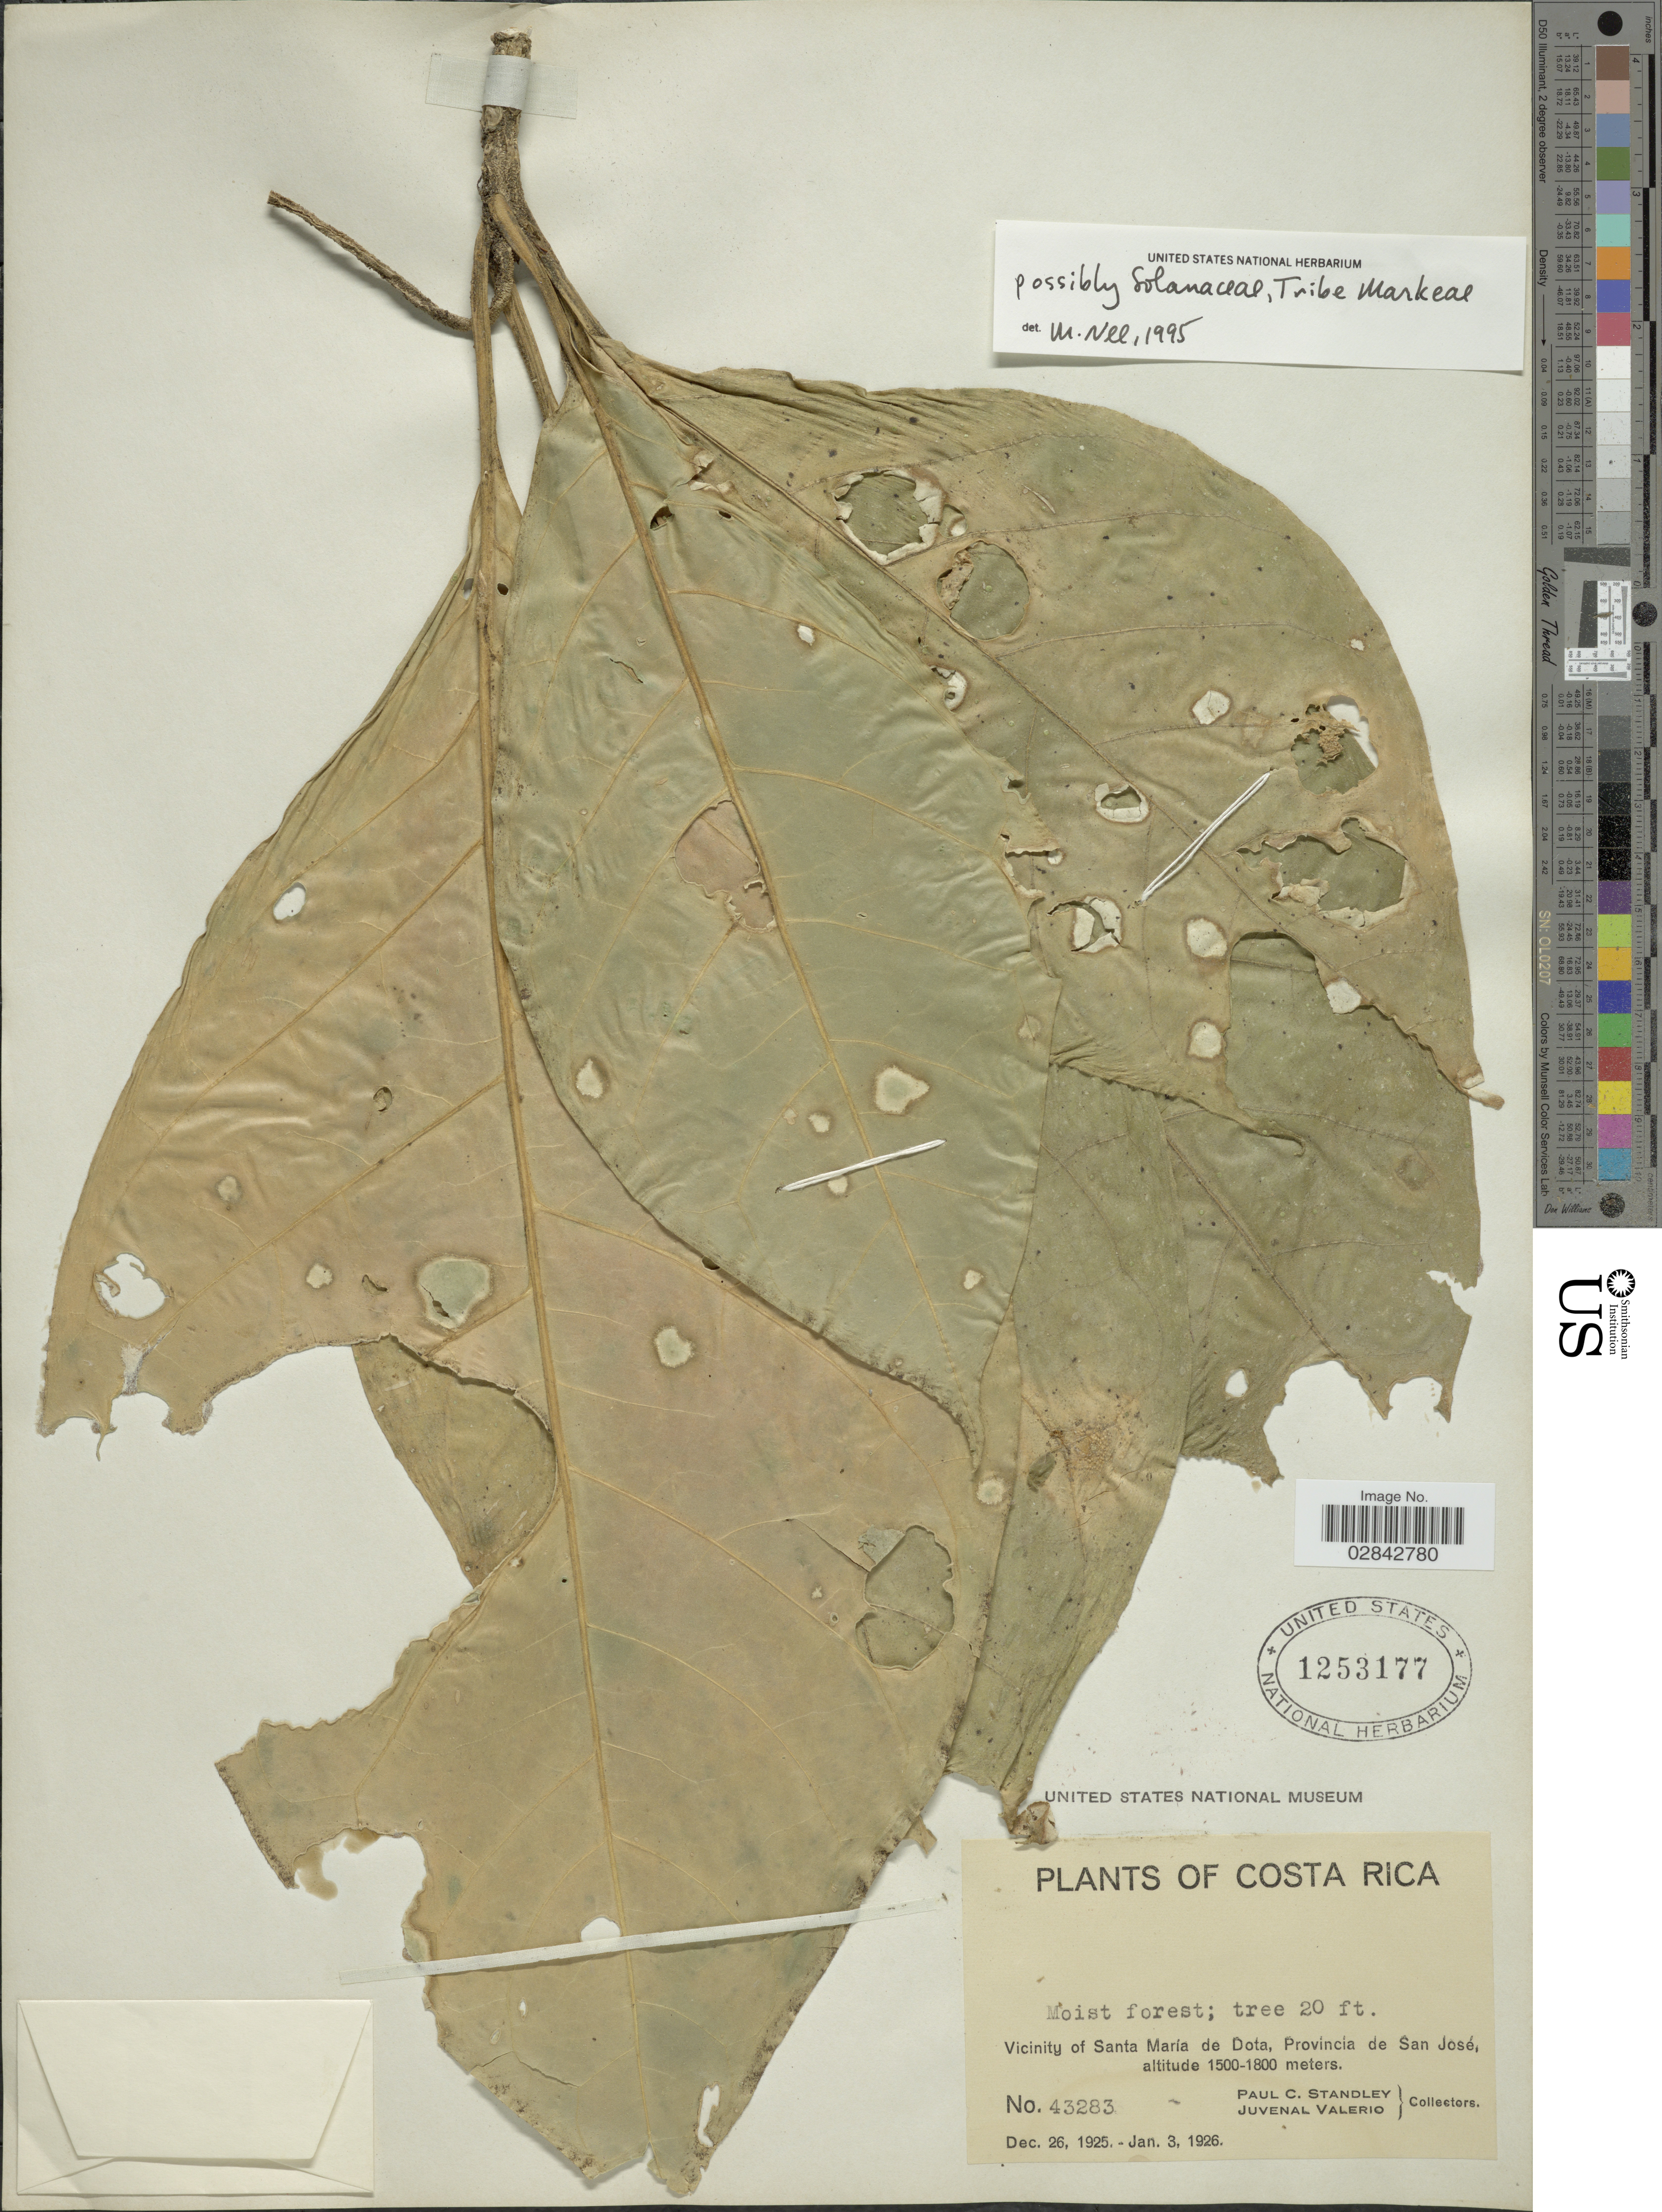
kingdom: Plantae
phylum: Tracheophyta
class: Magnoliopsida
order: Solanales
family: Solanaceae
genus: Markea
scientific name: Markea sp.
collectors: P. C. Standley & J. Valerio R.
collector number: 43283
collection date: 1925-12-26/1926-01-03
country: Costa Rica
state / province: San José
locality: Vicinity of Santa María de Dota.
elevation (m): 1500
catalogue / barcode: US 1253177